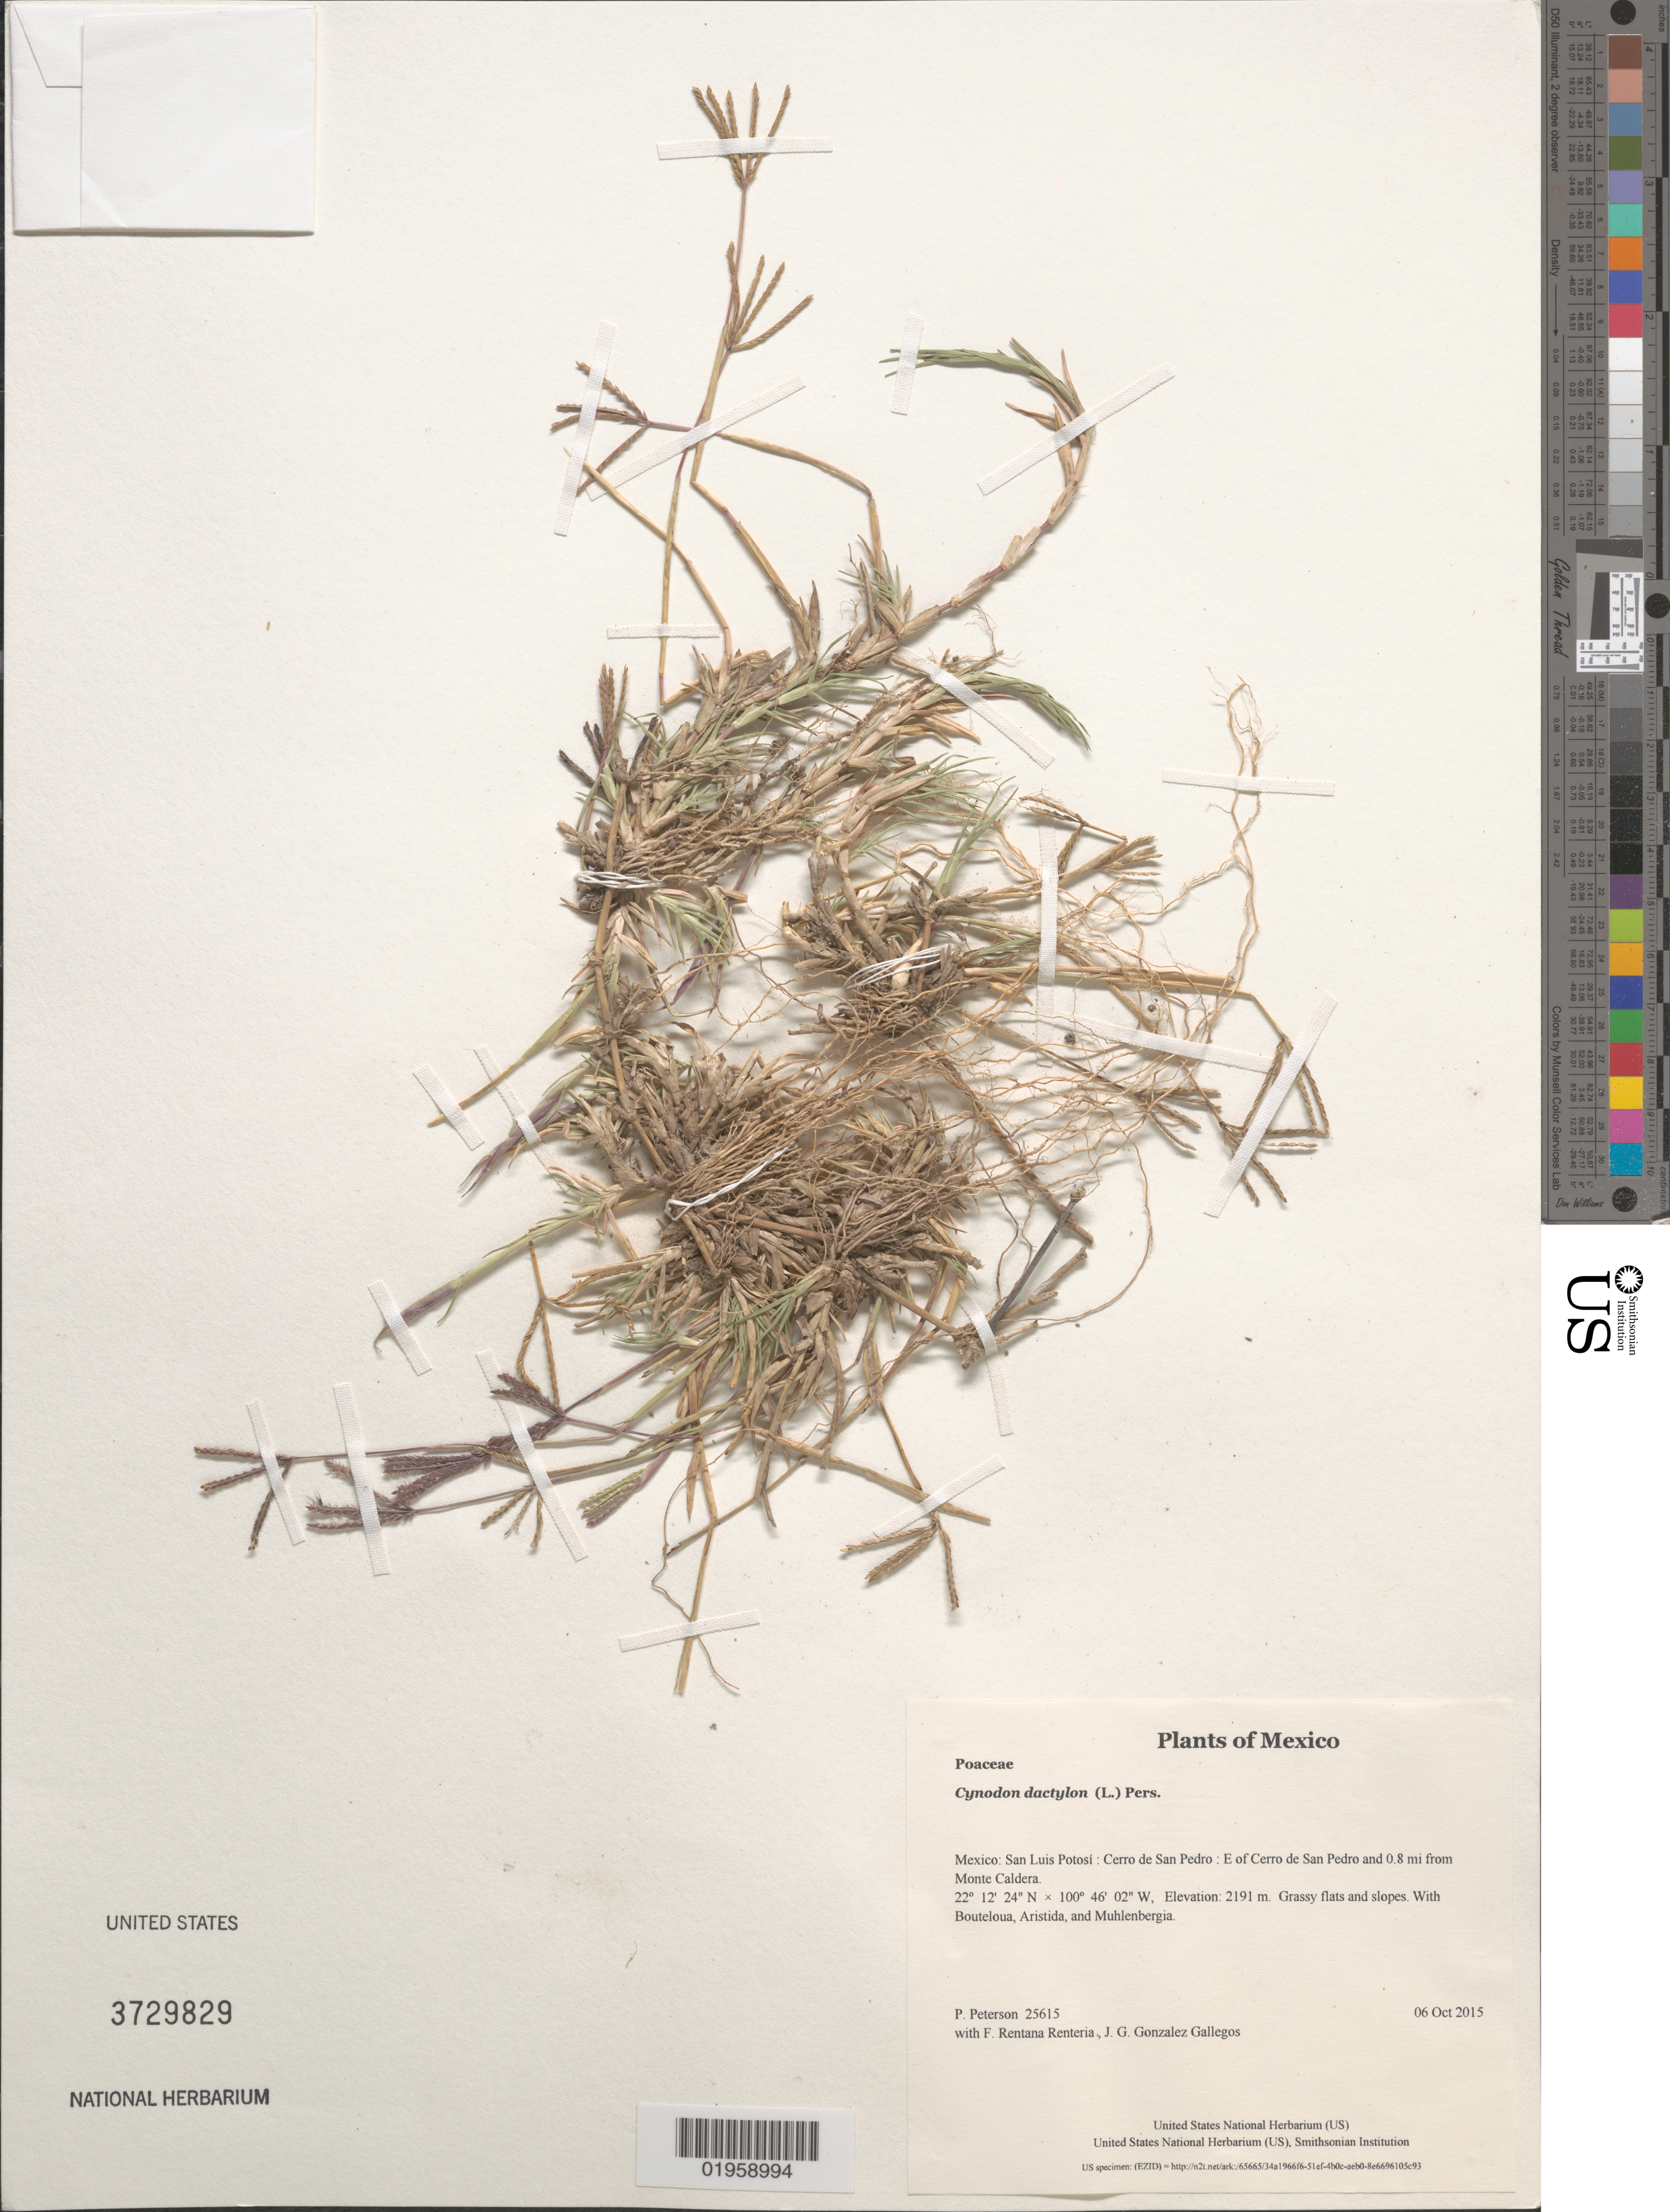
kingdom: Plantae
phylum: Tracheophyta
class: Liliopsida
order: Poales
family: Poaceae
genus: Cynodon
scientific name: Cynodon dactylon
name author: (L.) Pers.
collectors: P. M. Peterson, F. Rentana Renteria & J. G. Gonzalez Gallegos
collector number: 25615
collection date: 2015-10-06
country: Mexico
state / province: San Luis Potosí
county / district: Cerro de San Pedro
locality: E of Cerro de San Pedro and 0.8 mi from Monte Caldera.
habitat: Grassy flats and slopes.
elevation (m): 2191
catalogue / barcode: US 3729829